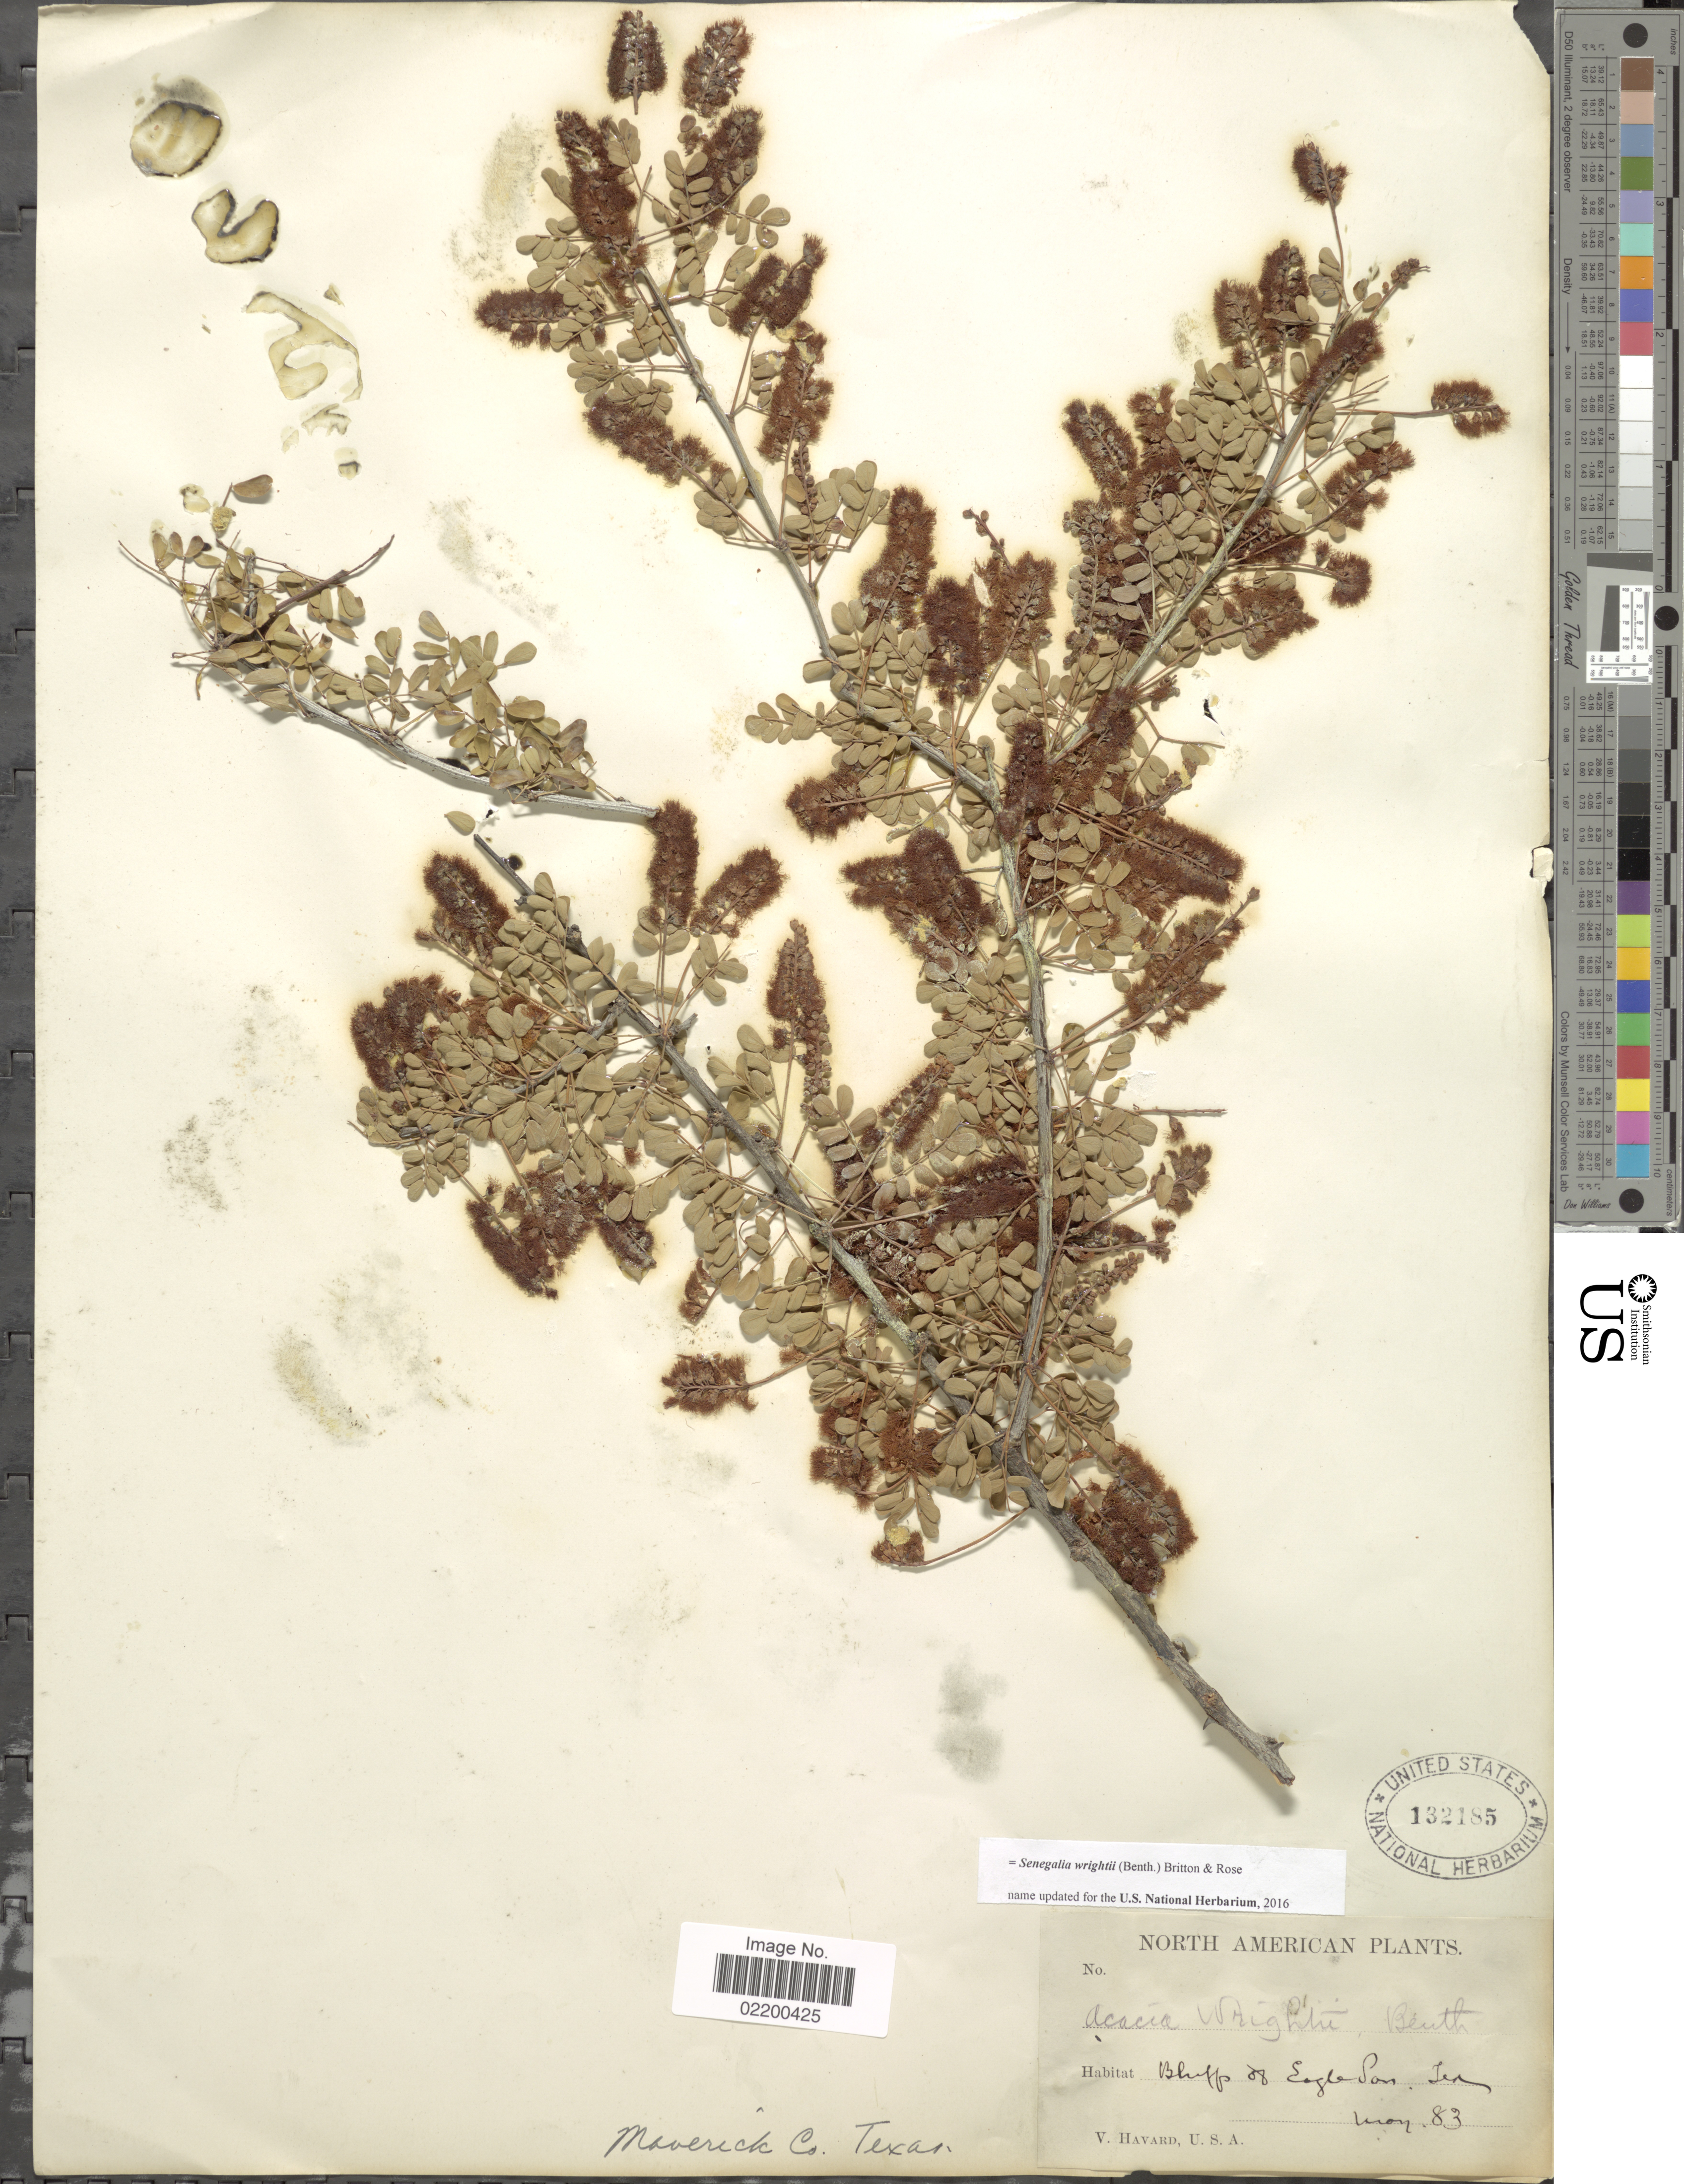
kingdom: Plantae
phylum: Tracheophyta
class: Magnoliopsida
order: Fabales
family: Fabaceae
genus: Senegalia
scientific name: Senegalia wrightii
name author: (Benth.) Britton & Rose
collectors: V. Havard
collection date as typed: Transcribed d/m/y: /5/83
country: United States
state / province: Texas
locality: Bluffs of Eagle Pass, Tex.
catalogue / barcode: US 132185